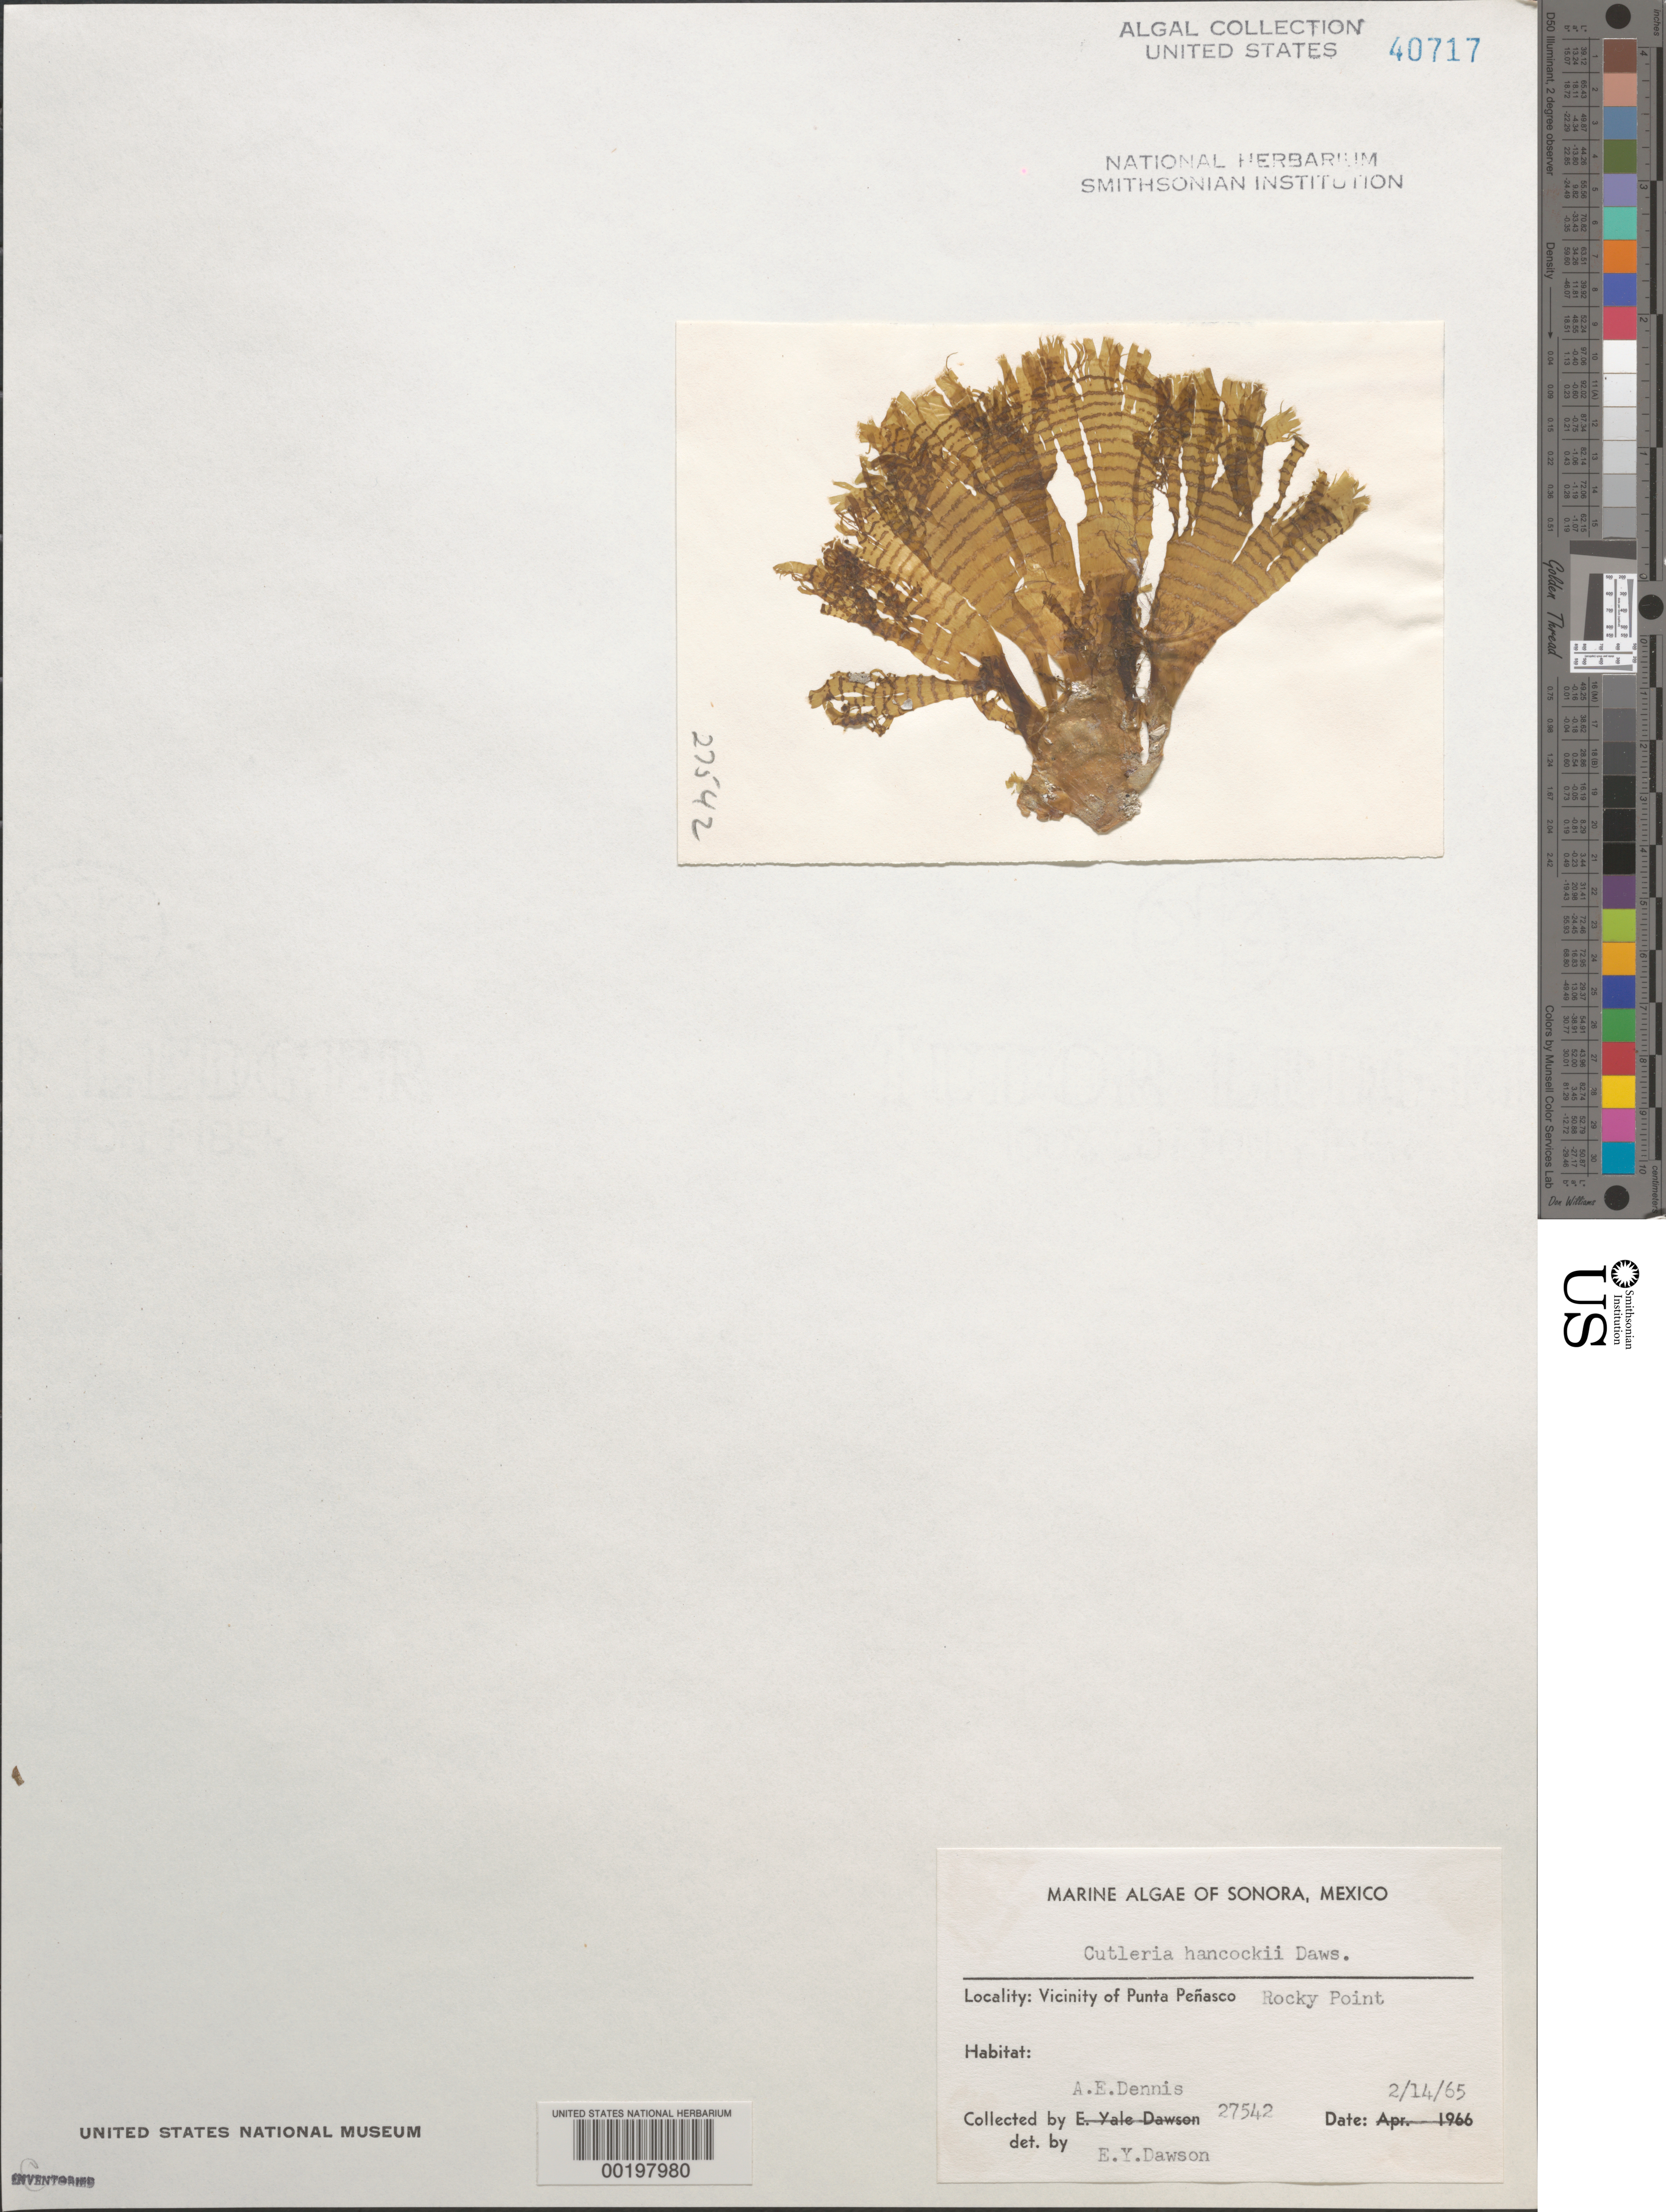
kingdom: Chromista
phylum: Ochrophyta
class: Phaeophyceae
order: Cutleriales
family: Cutleriaceae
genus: Cutleria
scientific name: Cutleria hancockii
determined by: Dawson, E. Y.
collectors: A. Dennis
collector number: EYD 27542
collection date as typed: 14 Feb 1965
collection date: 1965-02-14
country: Mexico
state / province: Sonora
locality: Rocky point, Puerto Penasco area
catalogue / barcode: US 40717